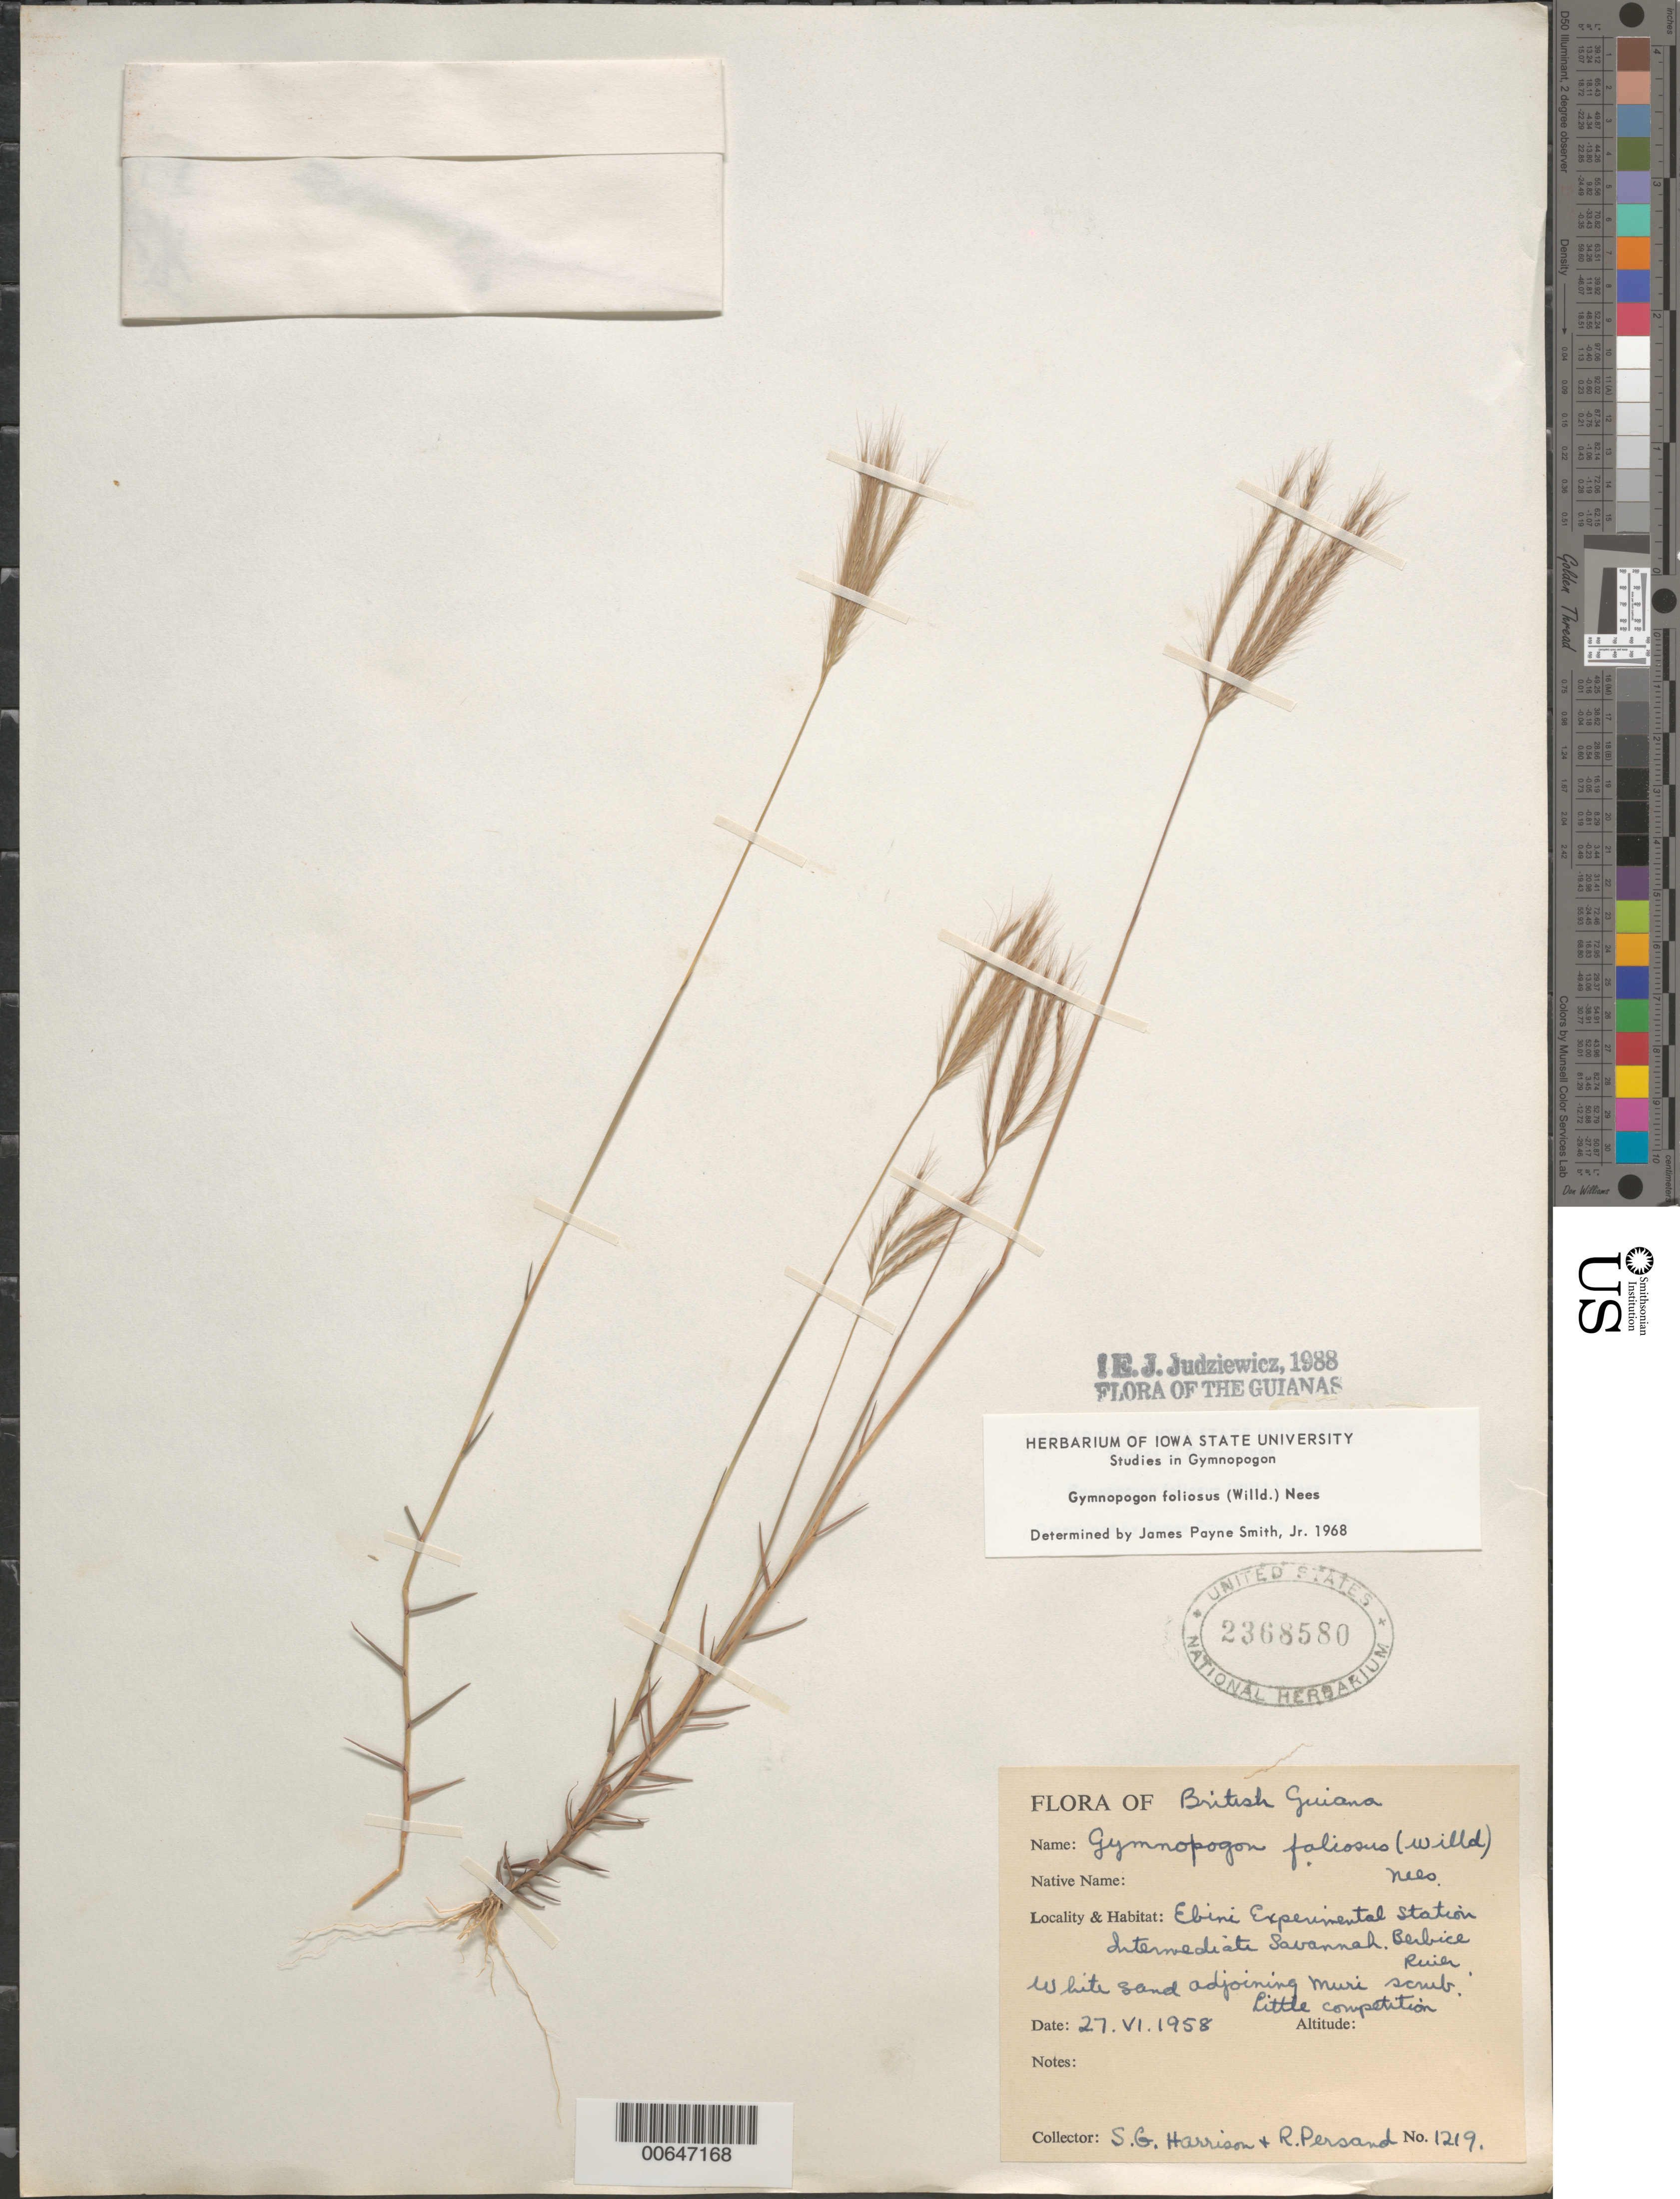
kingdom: Plantae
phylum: Tracheophyta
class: Liliopsida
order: Poales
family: Poaceae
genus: Gymnopogon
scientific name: Gymnopogon foliosus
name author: (Willd.) Nees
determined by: Judziewicz, E. J.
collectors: S. G. Harrison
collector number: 1219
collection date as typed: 27-Jun-58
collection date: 1958-06-27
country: Guyana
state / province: U. Demerara-Berbice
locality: Ebini Experimental Station, Intermediate Savanna, Berbice River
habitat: White sand adjoining Muri scrub. Little competition,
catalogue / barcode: US 2368580